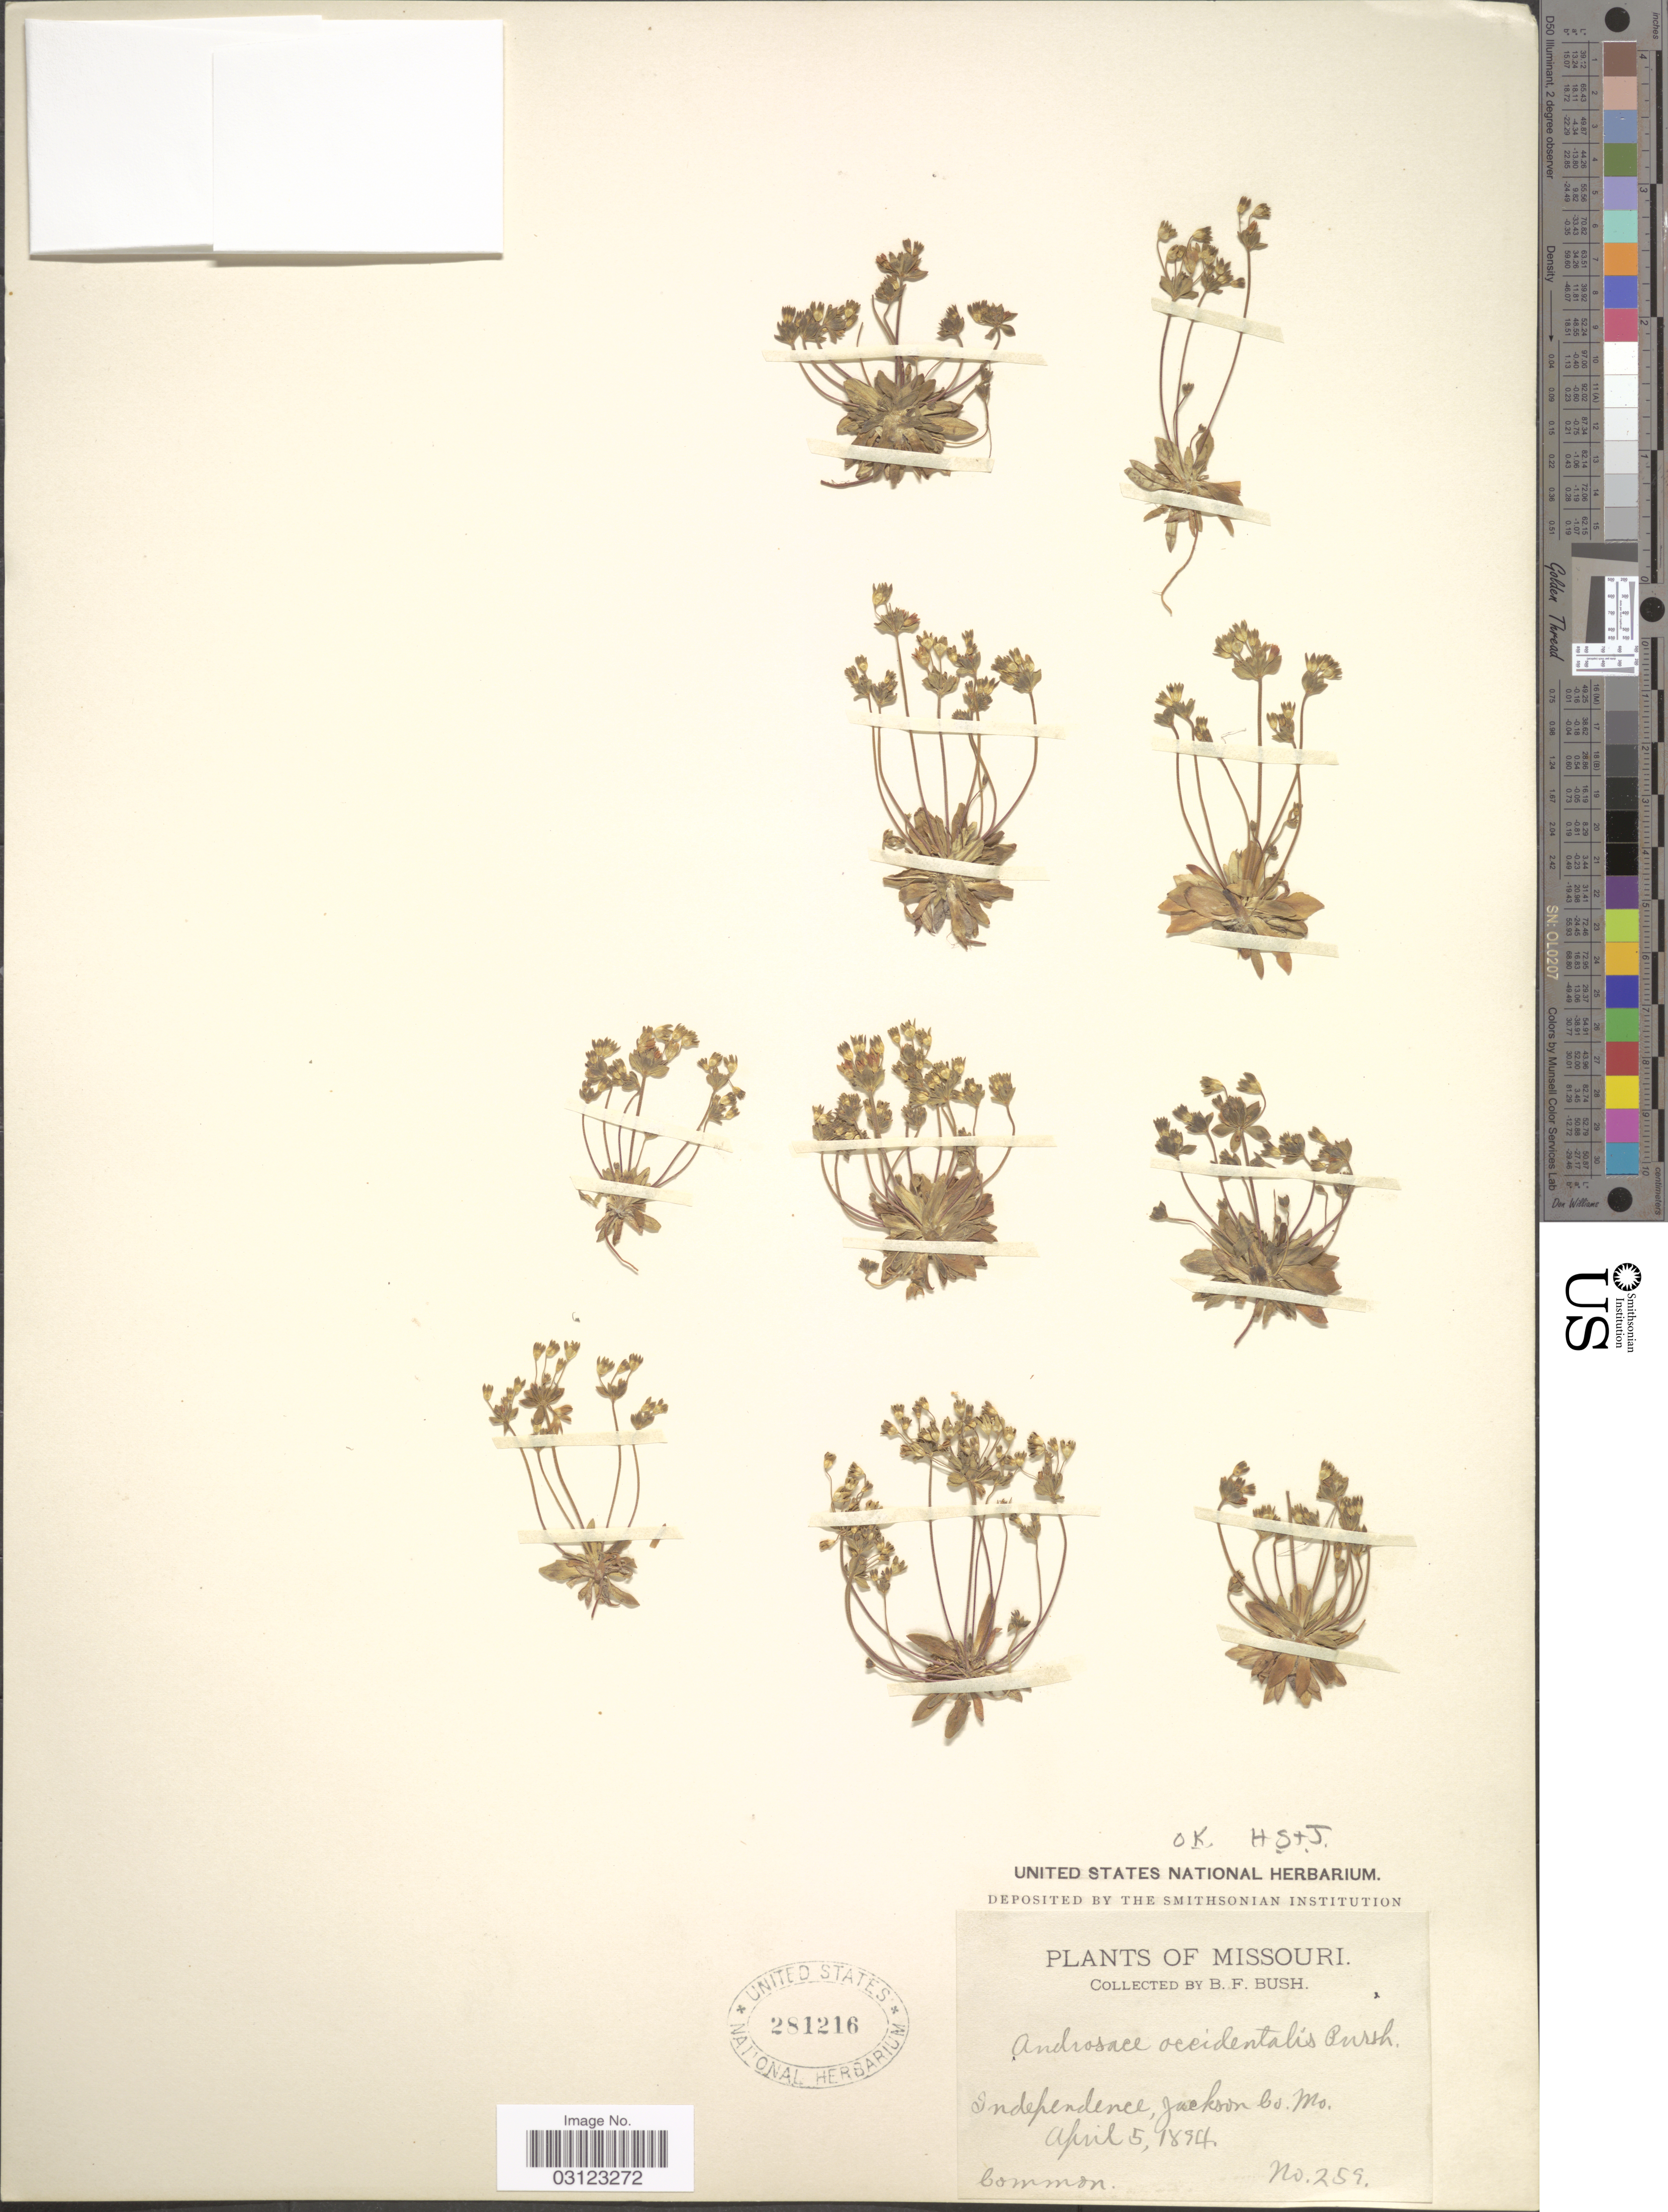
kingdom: Plantae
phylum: Tracheophyta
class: Magnoliopsida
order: Ericales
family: Primulaceae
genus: Androsace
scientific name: Androsace occidentalis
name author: (Pursh) Pursh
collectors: B. F. Bush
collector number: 259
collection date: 1894-04-05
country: United States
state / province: Missouri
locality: Independence, Jackson Co. Mo.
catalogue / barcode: US 281216